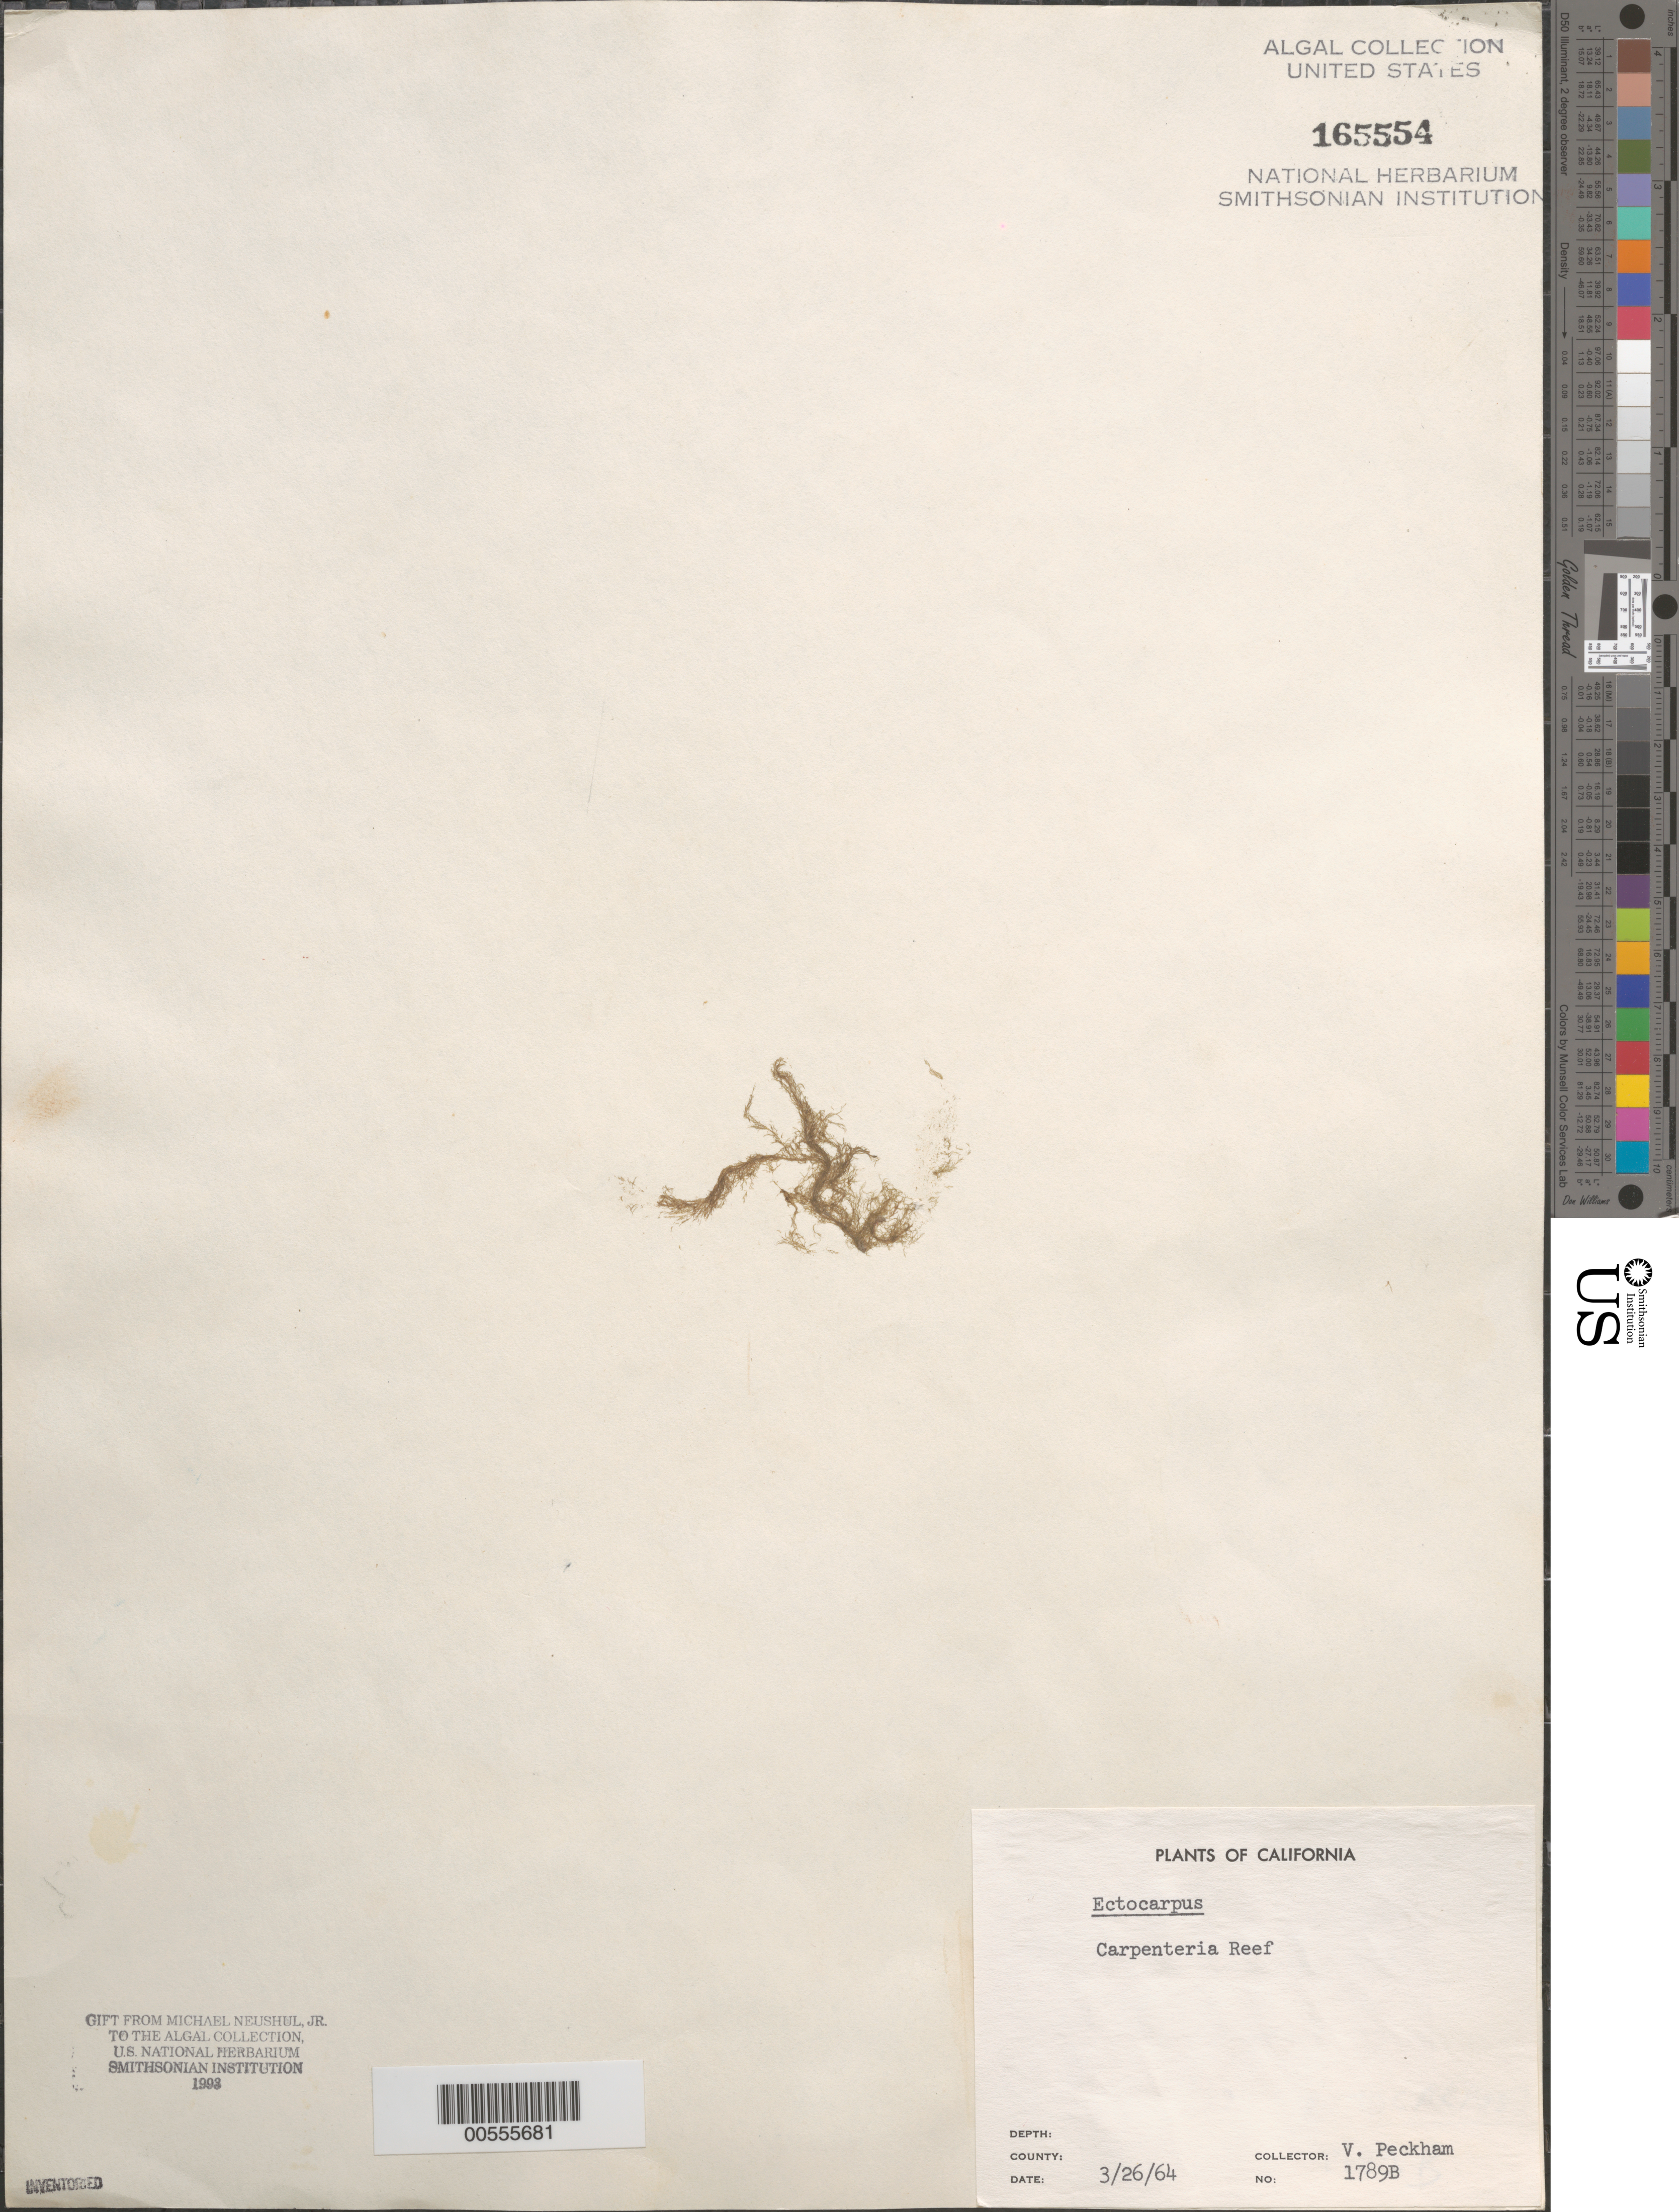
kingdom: Chromista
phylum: Ochrophyta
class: Phaeophyceae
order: Ectocarpales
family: Ectocarpaceae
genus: Ectocarpus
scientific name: Ectocarpus sp.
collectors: V. Peckham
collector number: Neushul 1789b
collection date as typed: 26 Mar 1964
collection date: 1964-03-26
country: United States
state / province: California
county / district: Santa Barbara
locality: Carpinteria Reef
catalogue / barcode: US 165554